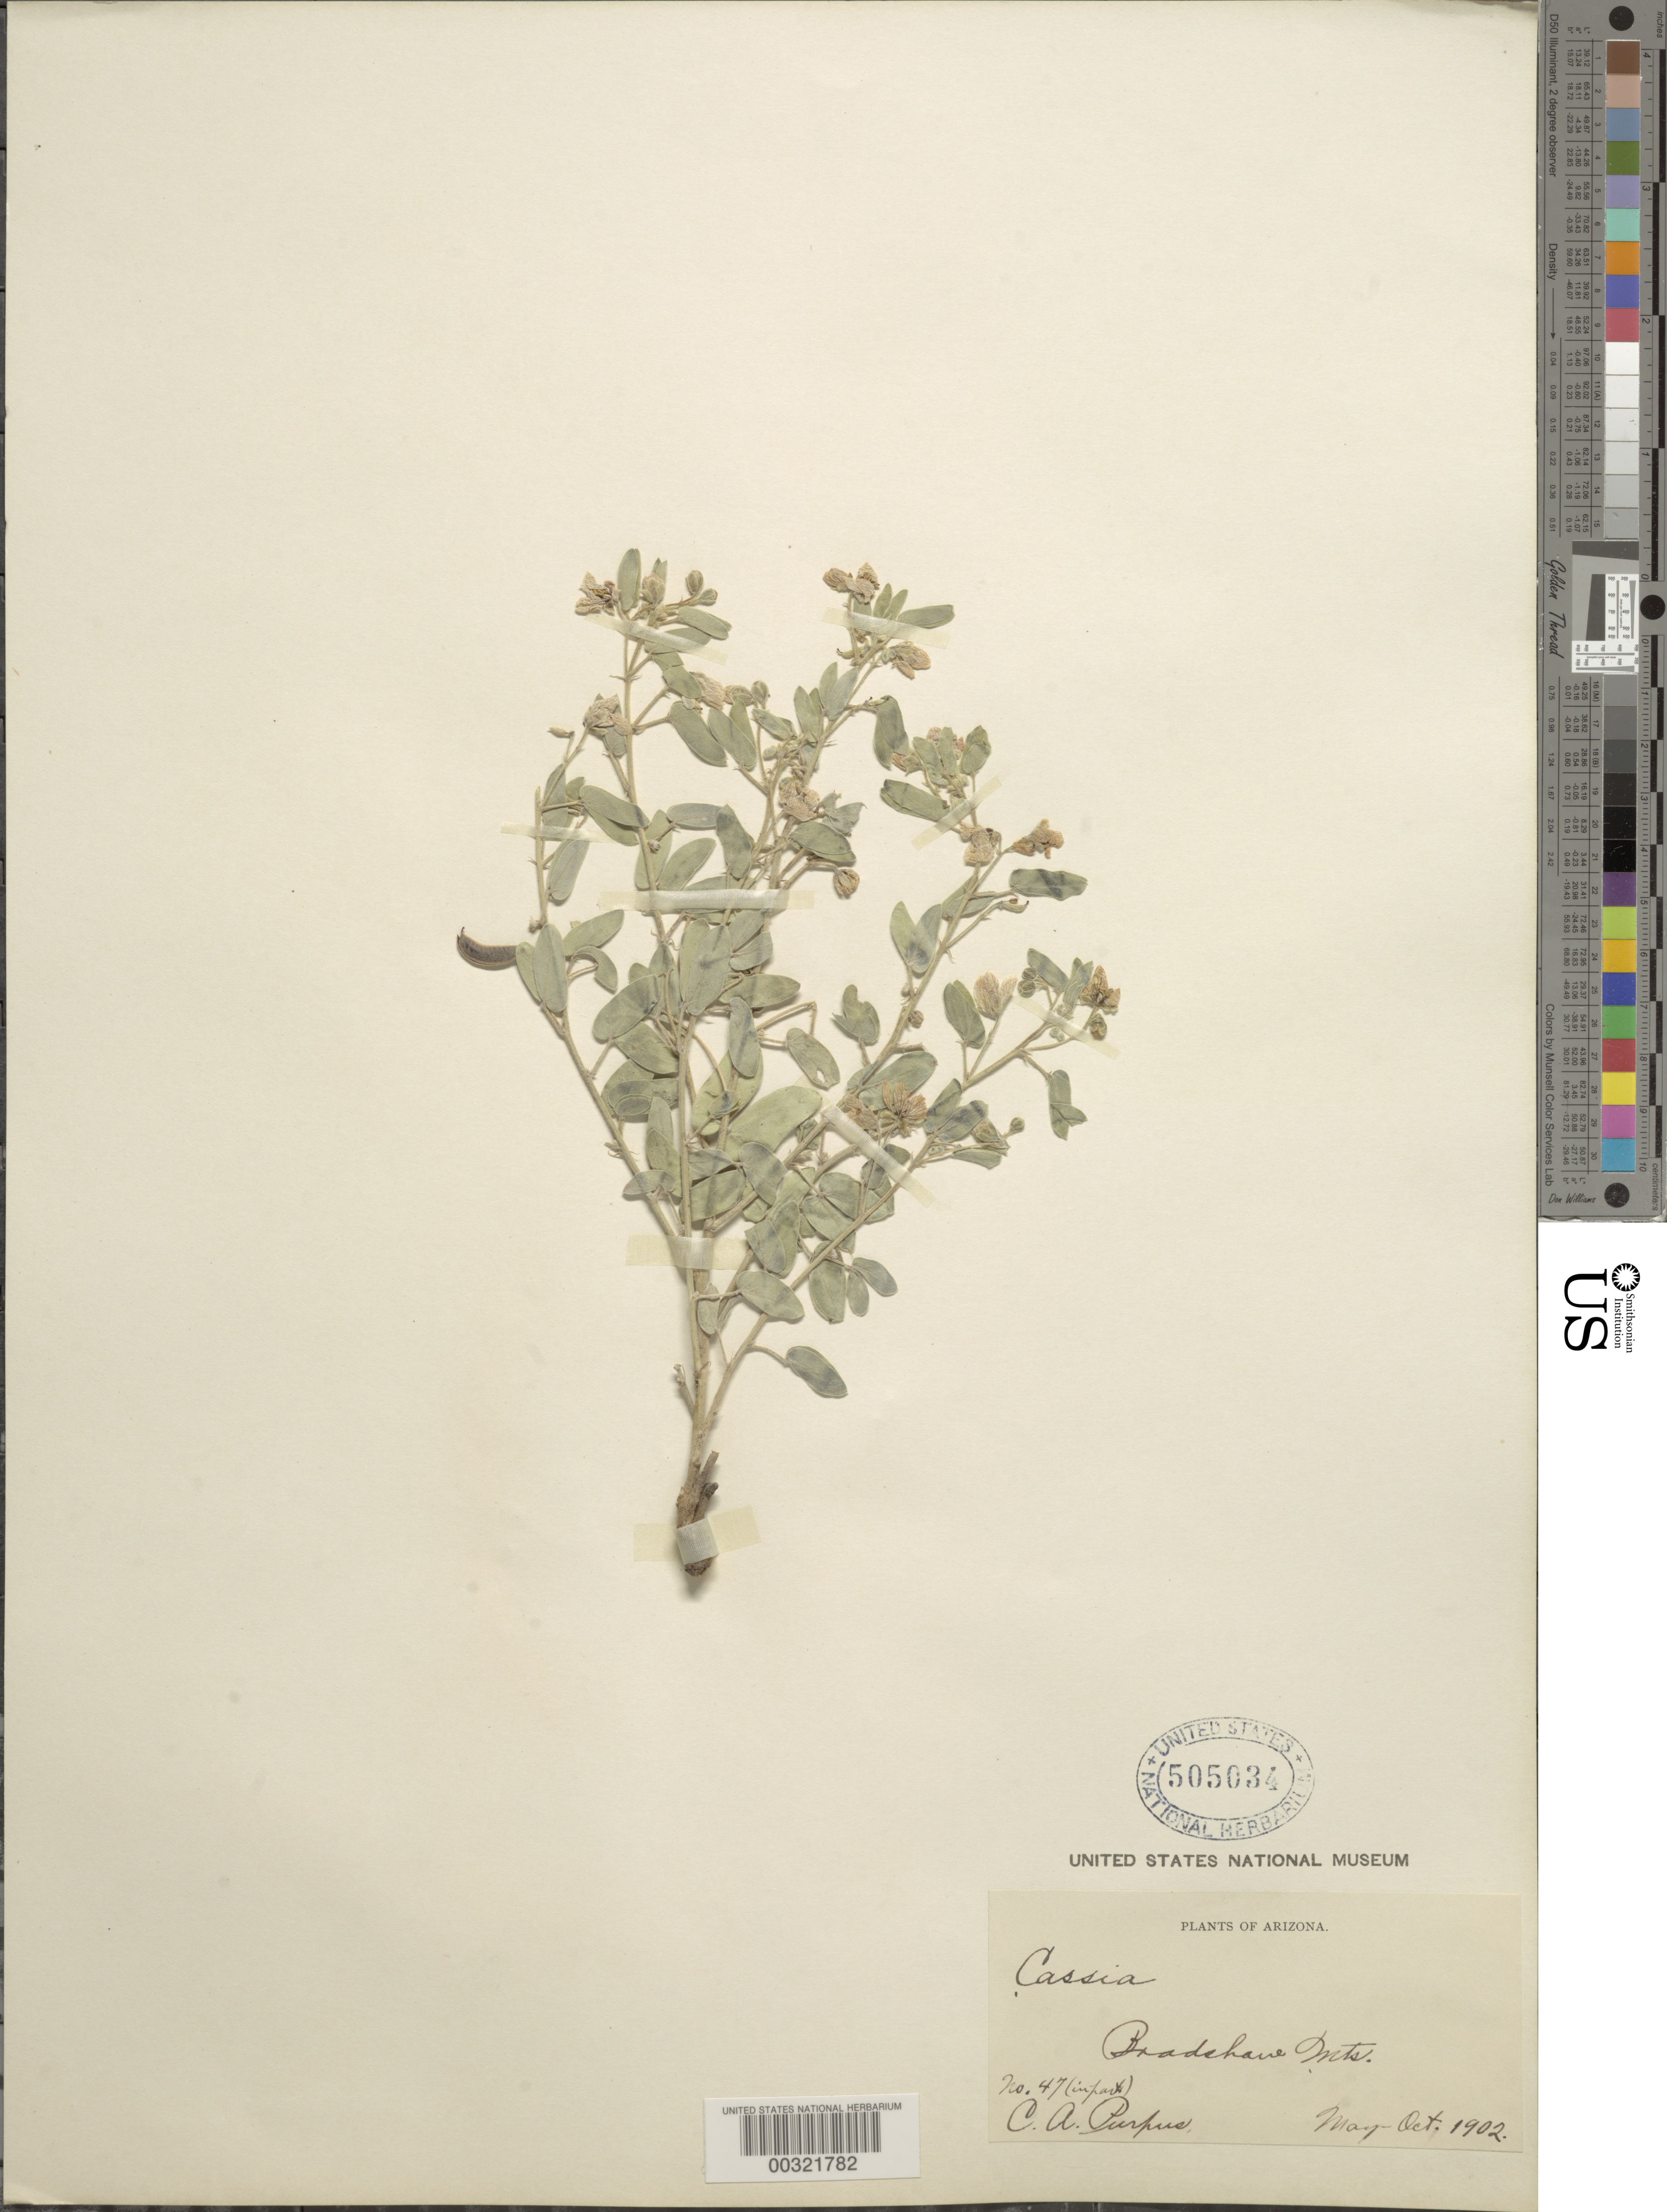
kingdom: Plantae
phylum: Tracheophyta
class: Magnoliopsida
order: Fabales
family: Fabaceae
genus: Senna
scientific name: Senna bauhinioides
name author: (A. Gray) H.S. Irwin & Barneby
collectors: C. A. Purpus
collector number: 47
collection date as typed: May 1902 to -- Oct 1902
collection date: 1902-05/1902-10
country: United States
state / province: Arizona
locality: Bradshawe mts.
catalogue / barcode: US 505034